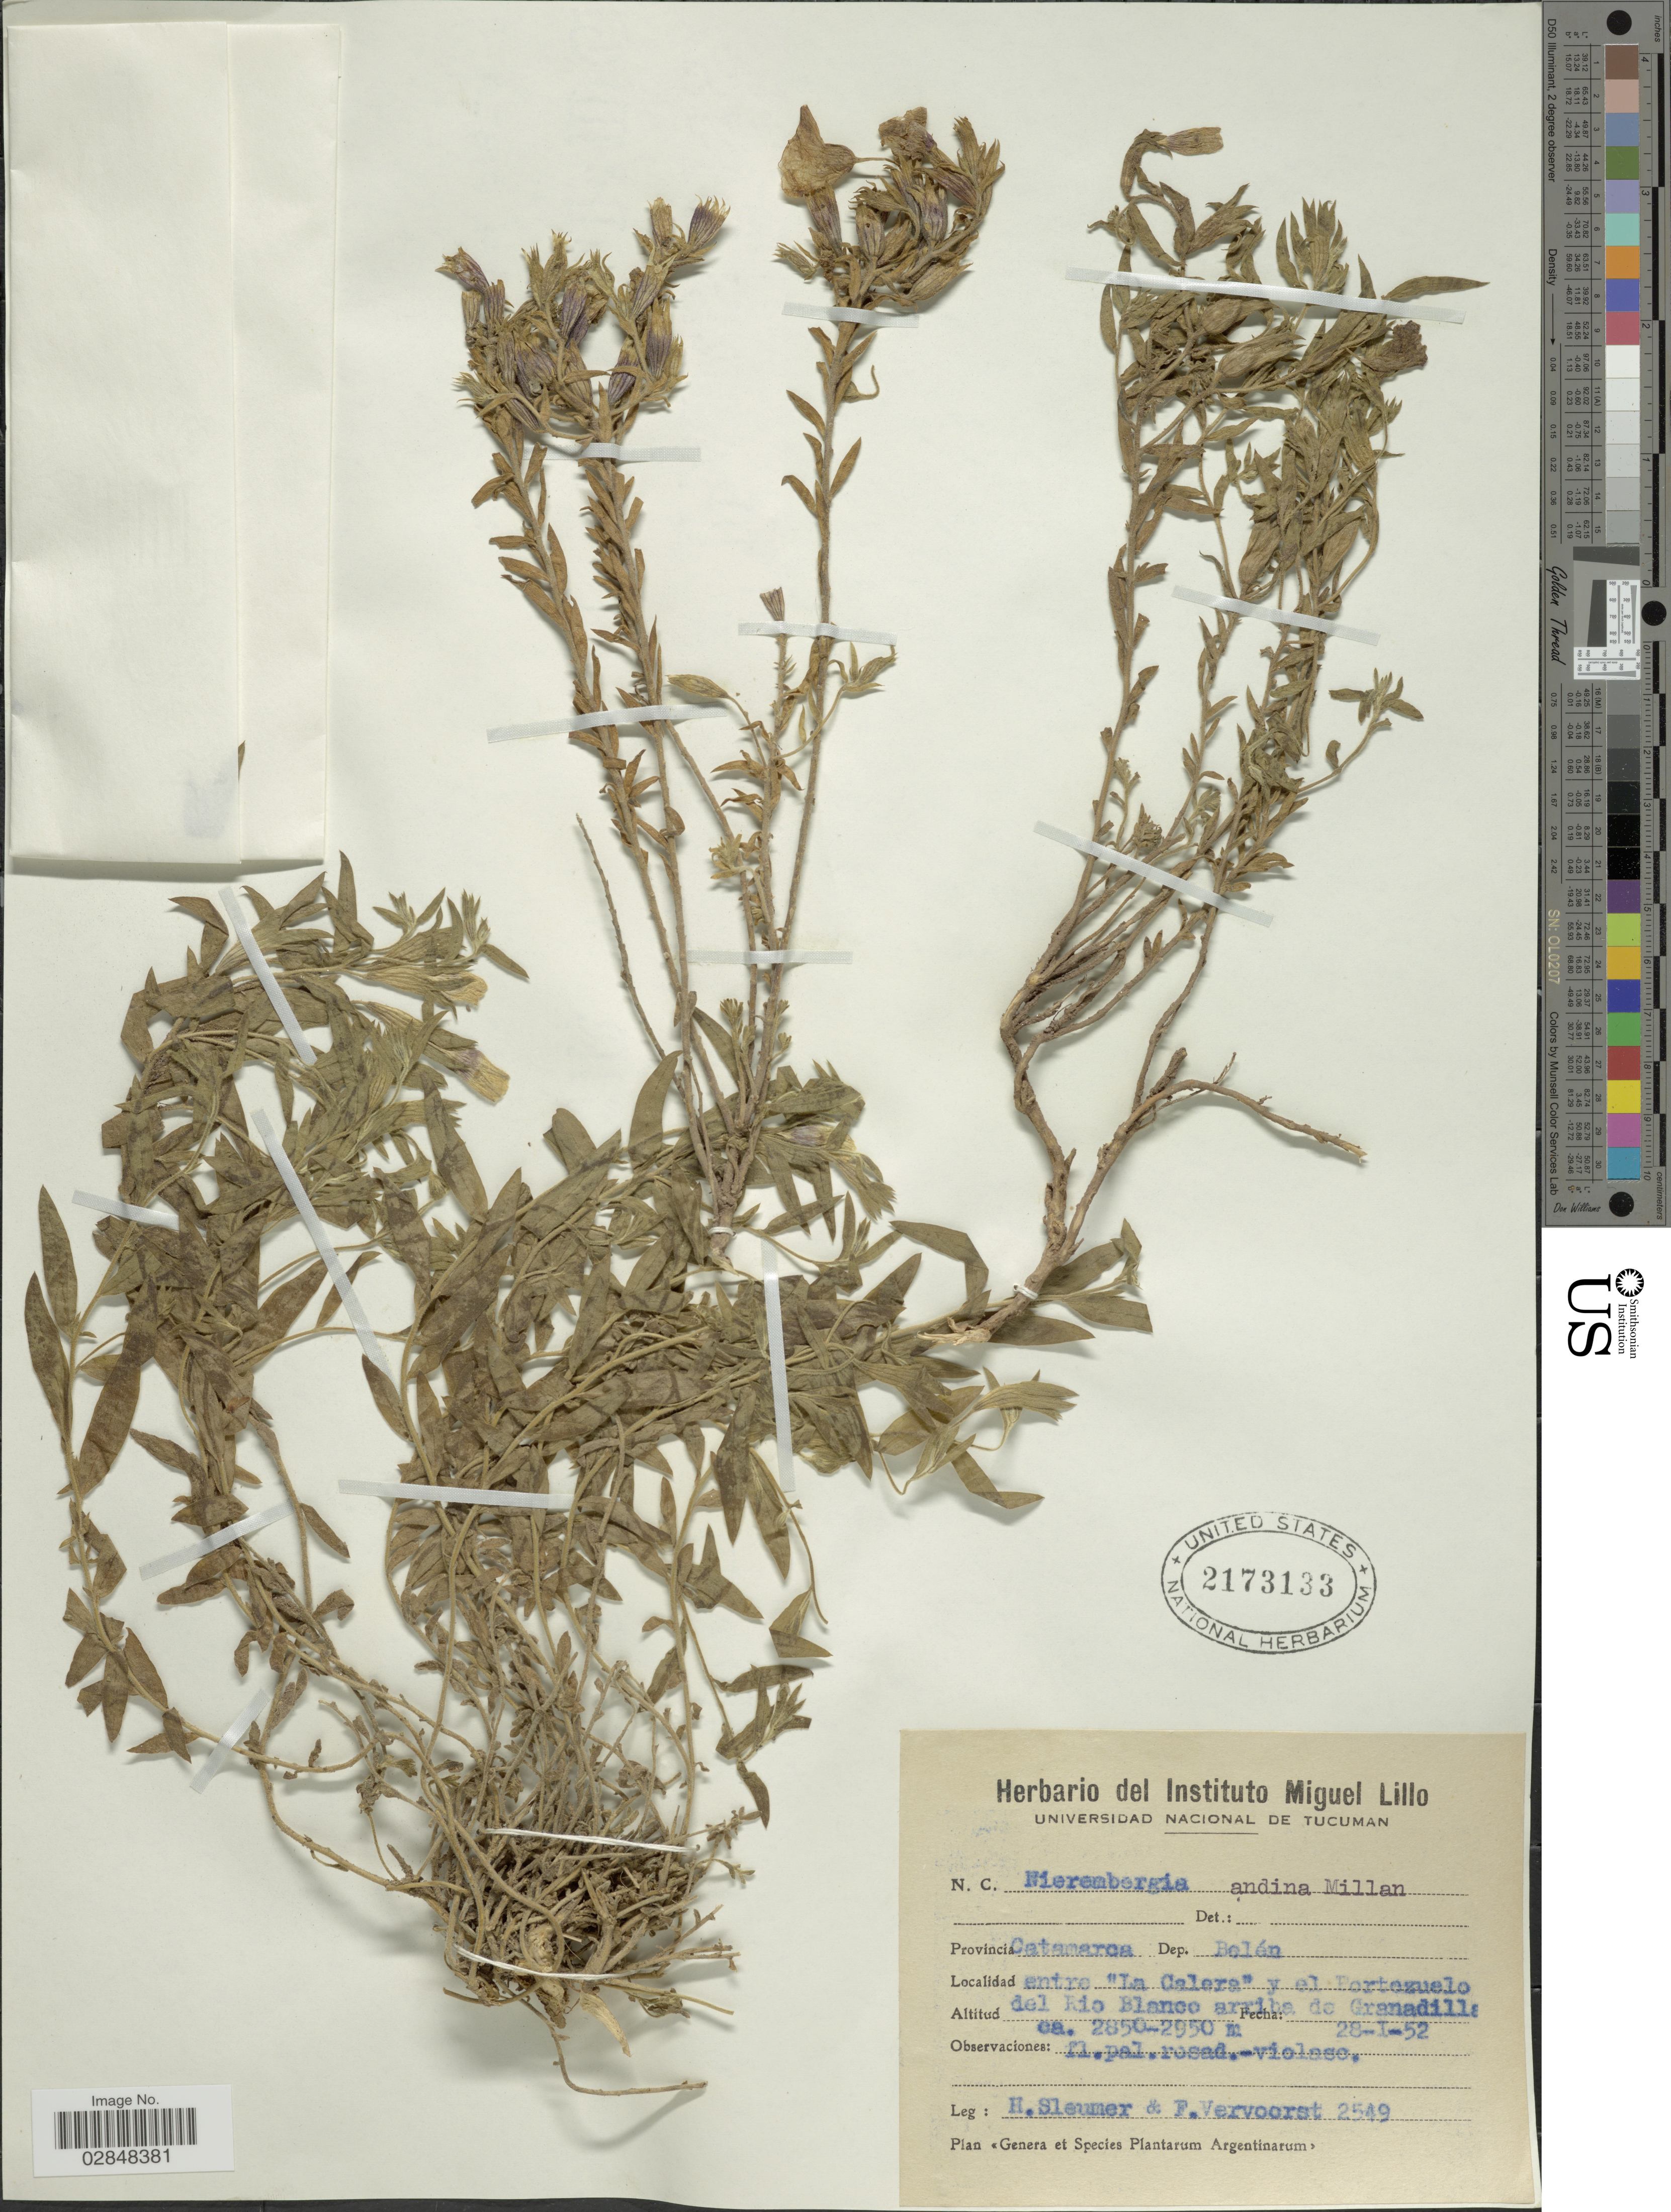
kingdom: Plantae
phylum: Tracheophyta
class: Magnoliopsida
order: Solanales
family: Solanaceae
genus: Nierembergia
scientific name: Nierembergia pulchella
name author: Miers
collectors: H. O. Sleumer & F. Vervoorst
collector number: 2549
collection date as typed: Transcribed d/m/y: 28/1/52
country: Argentina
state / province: Catamarca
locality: Dep. Belén. Entre "La Calera" y el Portezuelo del Rio Blanco arriba de Granadilla.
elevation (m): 2850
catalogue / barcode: US 2173133